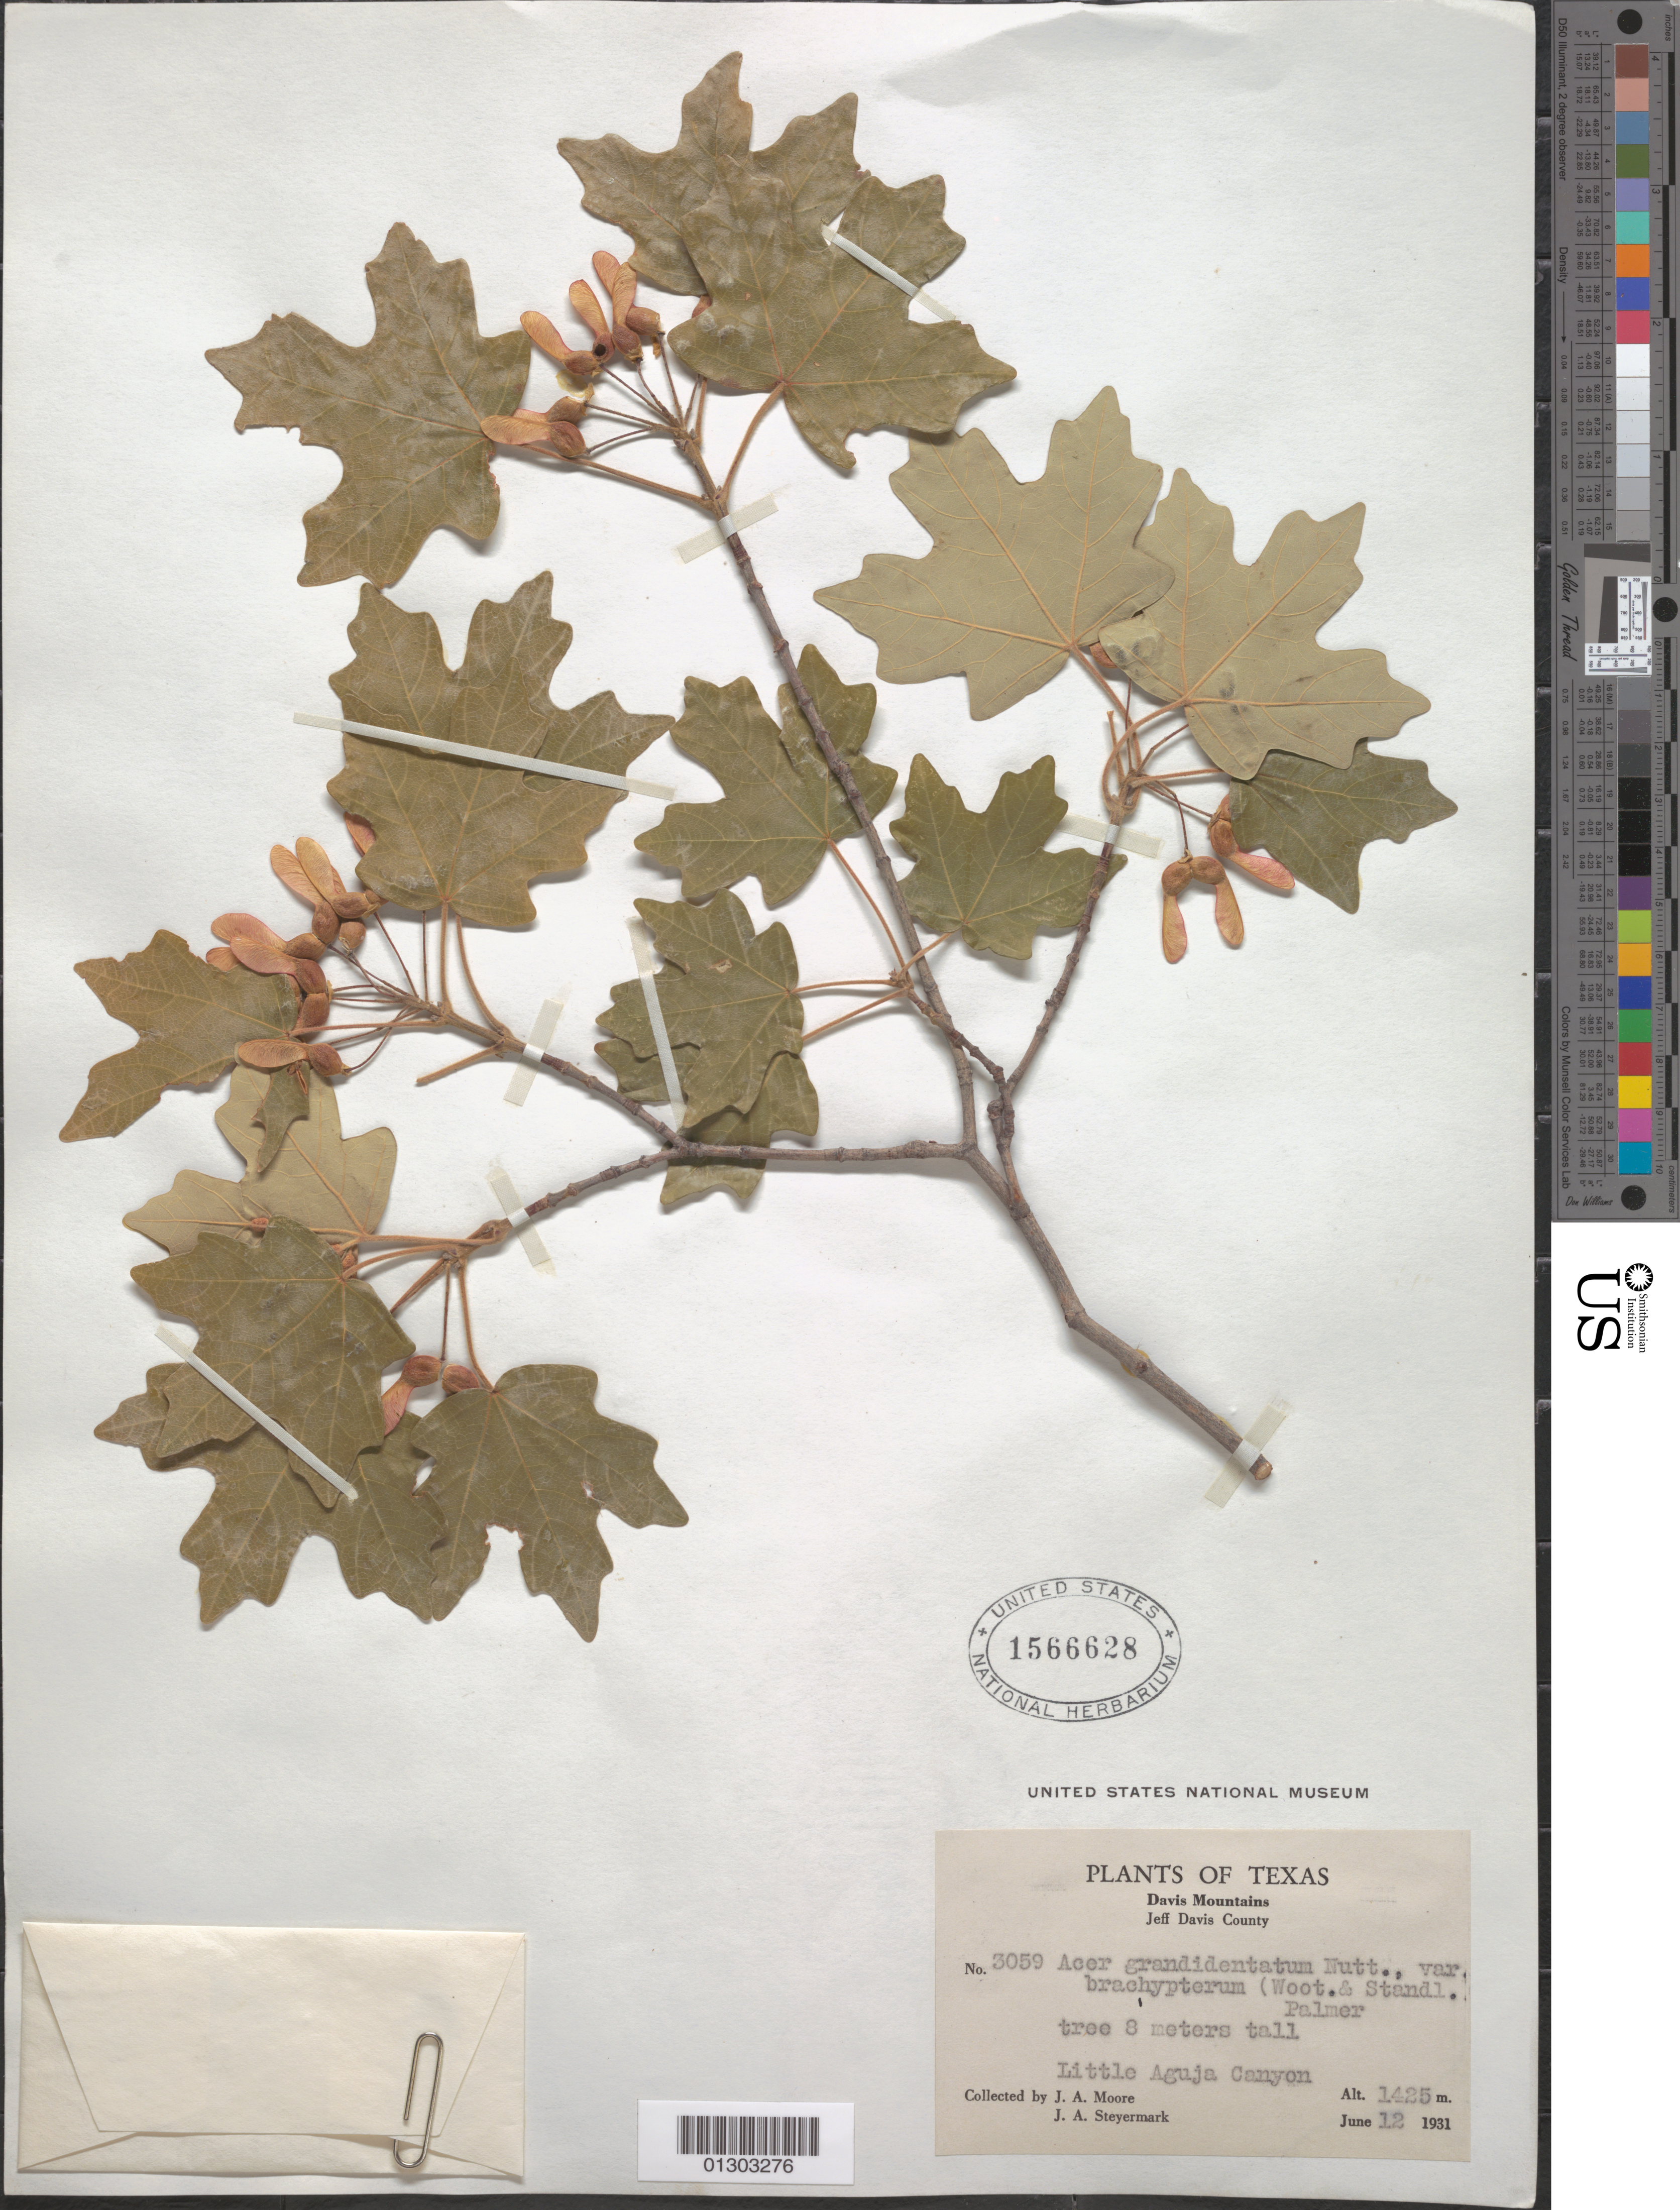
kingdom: Plantae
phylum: Tracheophyta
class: Magnoliopsida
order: Sapindales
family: Sapindaceae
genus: Acer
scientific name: Acer grandidentatum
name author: Nutt.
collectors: J. A. Moore & J. Steyermark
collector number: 3059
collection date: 1931-06-12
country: United States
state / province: Texas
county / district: Jeff Davis County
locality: Jeff Davis County, Davis Mountains, Little Aguja Canyon.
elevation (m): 1425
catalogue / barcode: US 1566628